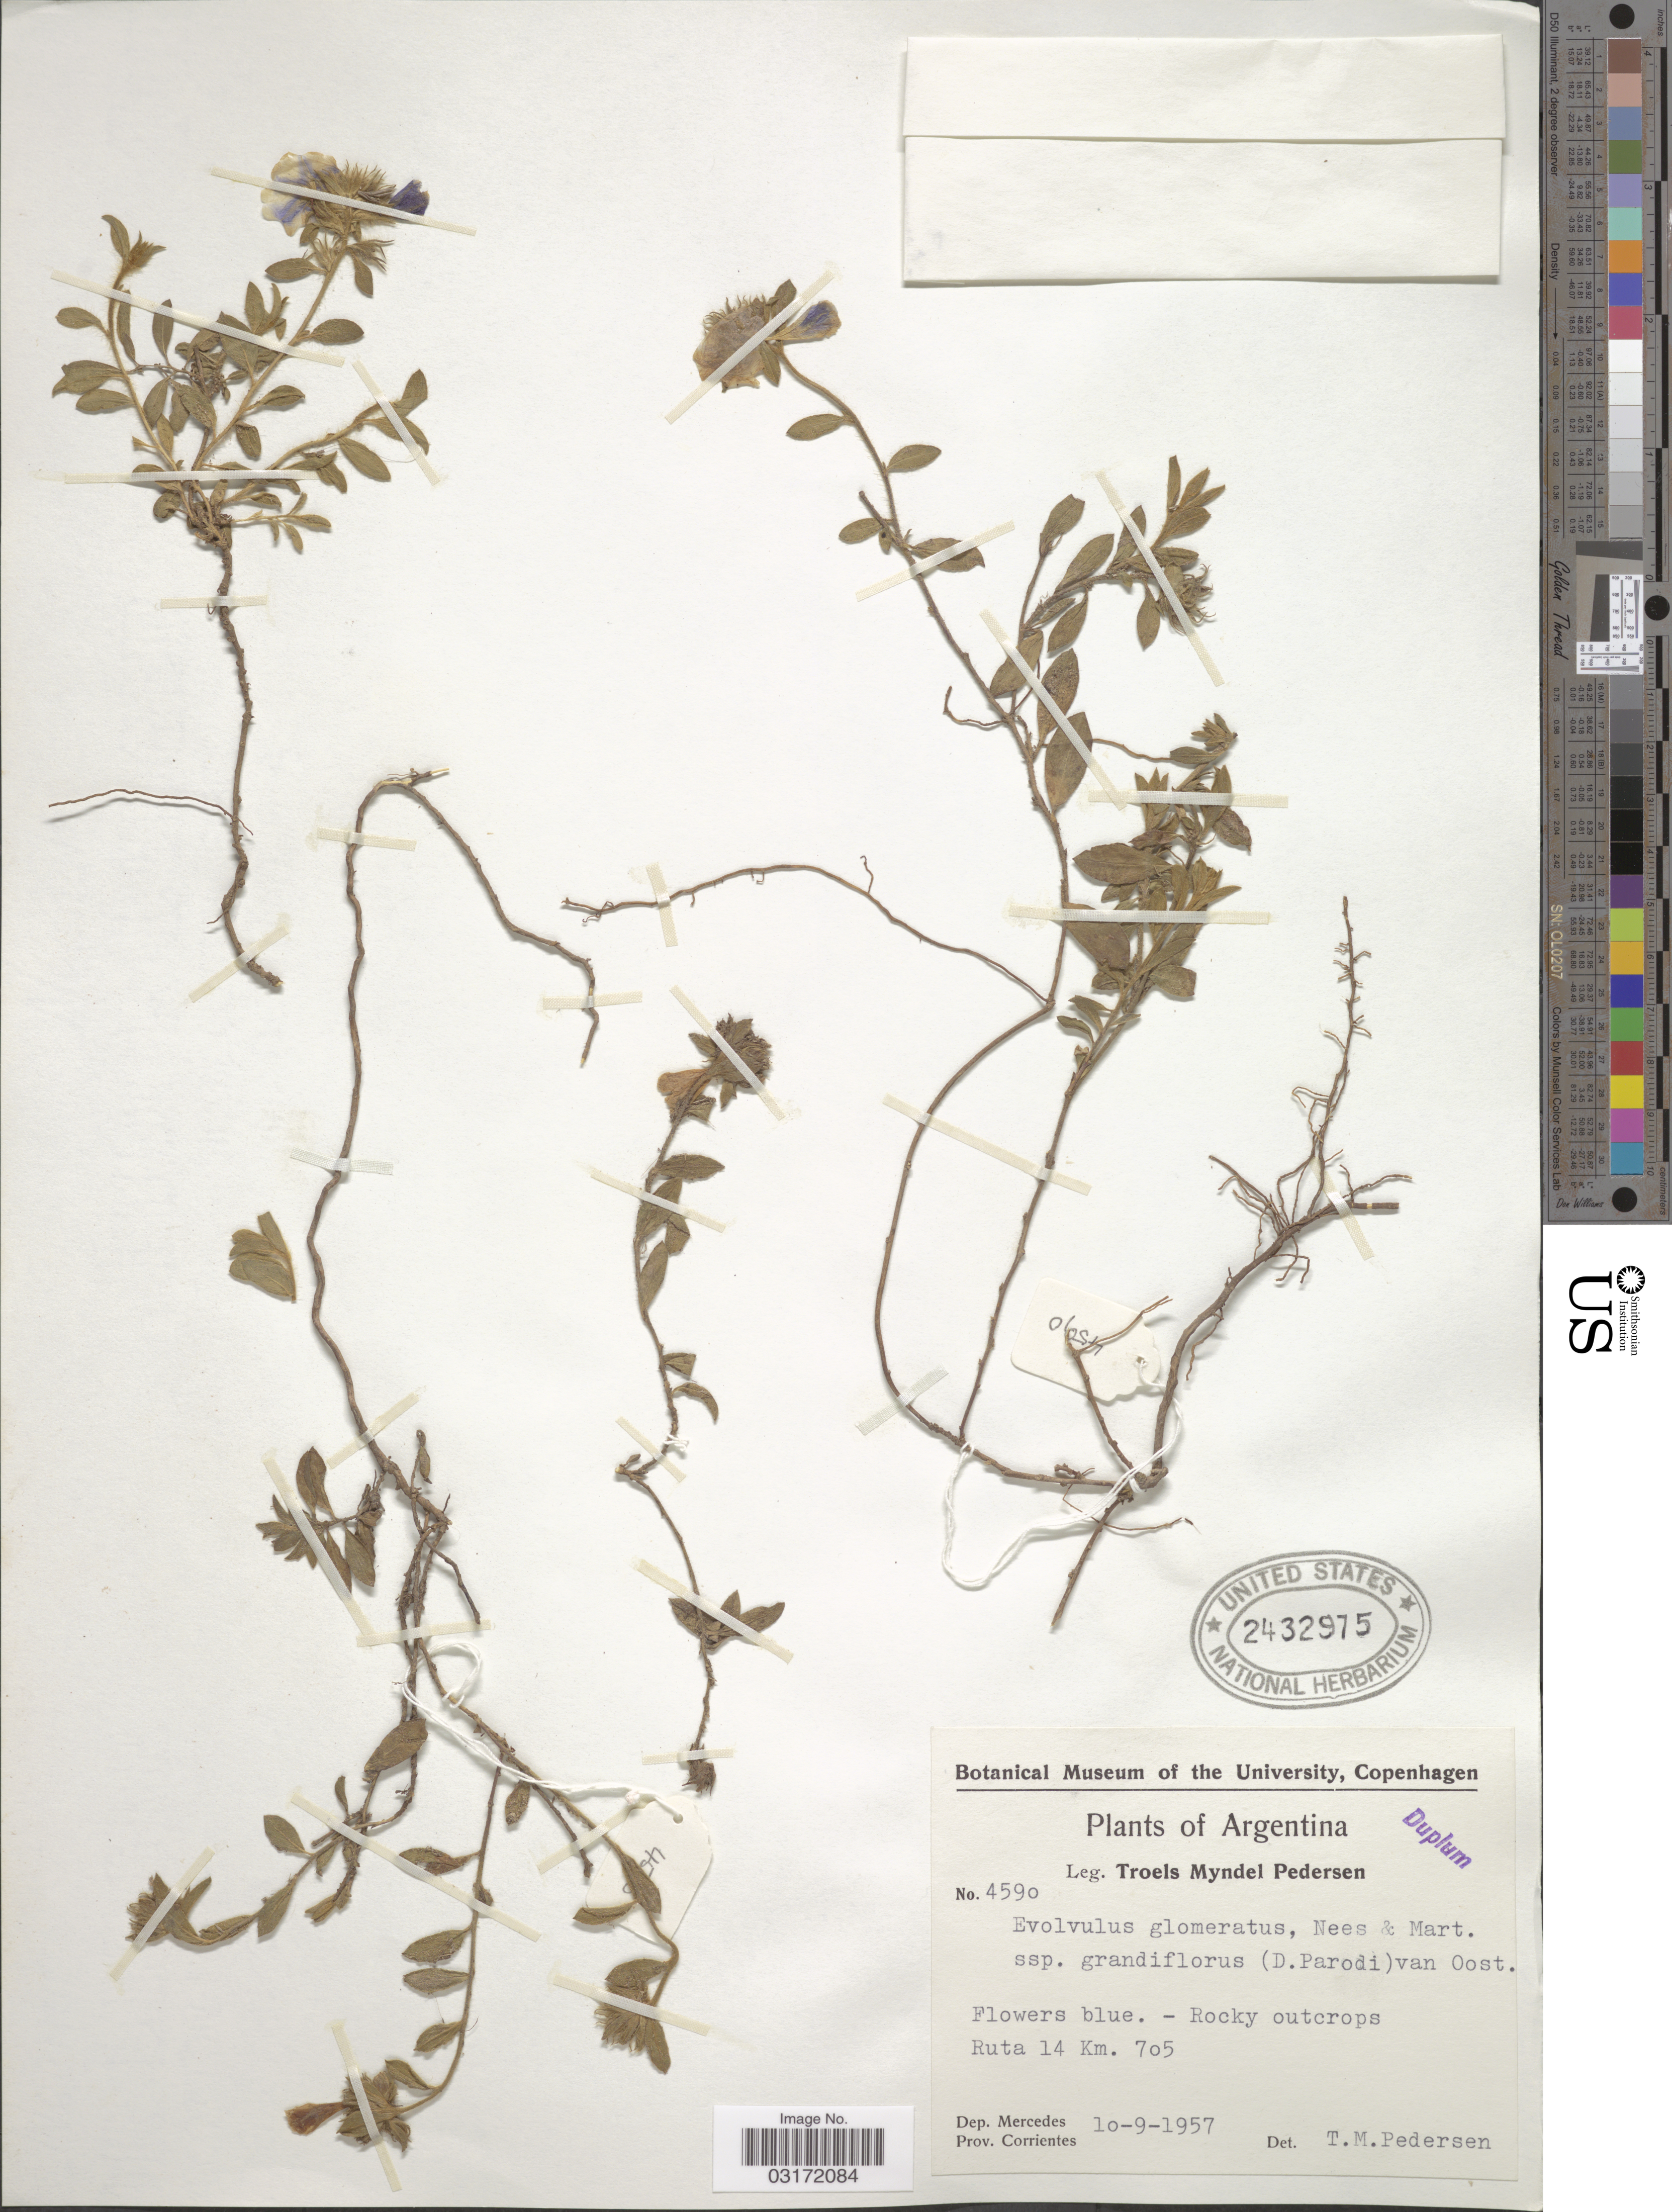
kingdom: Plantae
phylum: Tracheophyta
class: Magnoliopsida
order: Solanales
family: Convolvulaceae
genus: Evolvulus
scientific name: Evolvulus glomeratus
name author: Nees & Mart.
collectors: T. Pederson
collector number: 4590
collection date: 1957-09-10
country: Argentina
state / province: Corrientes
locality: Rocky outcrops Ruta 14 Km. 705. Dep. Mercedes.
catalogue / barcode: US 2432975